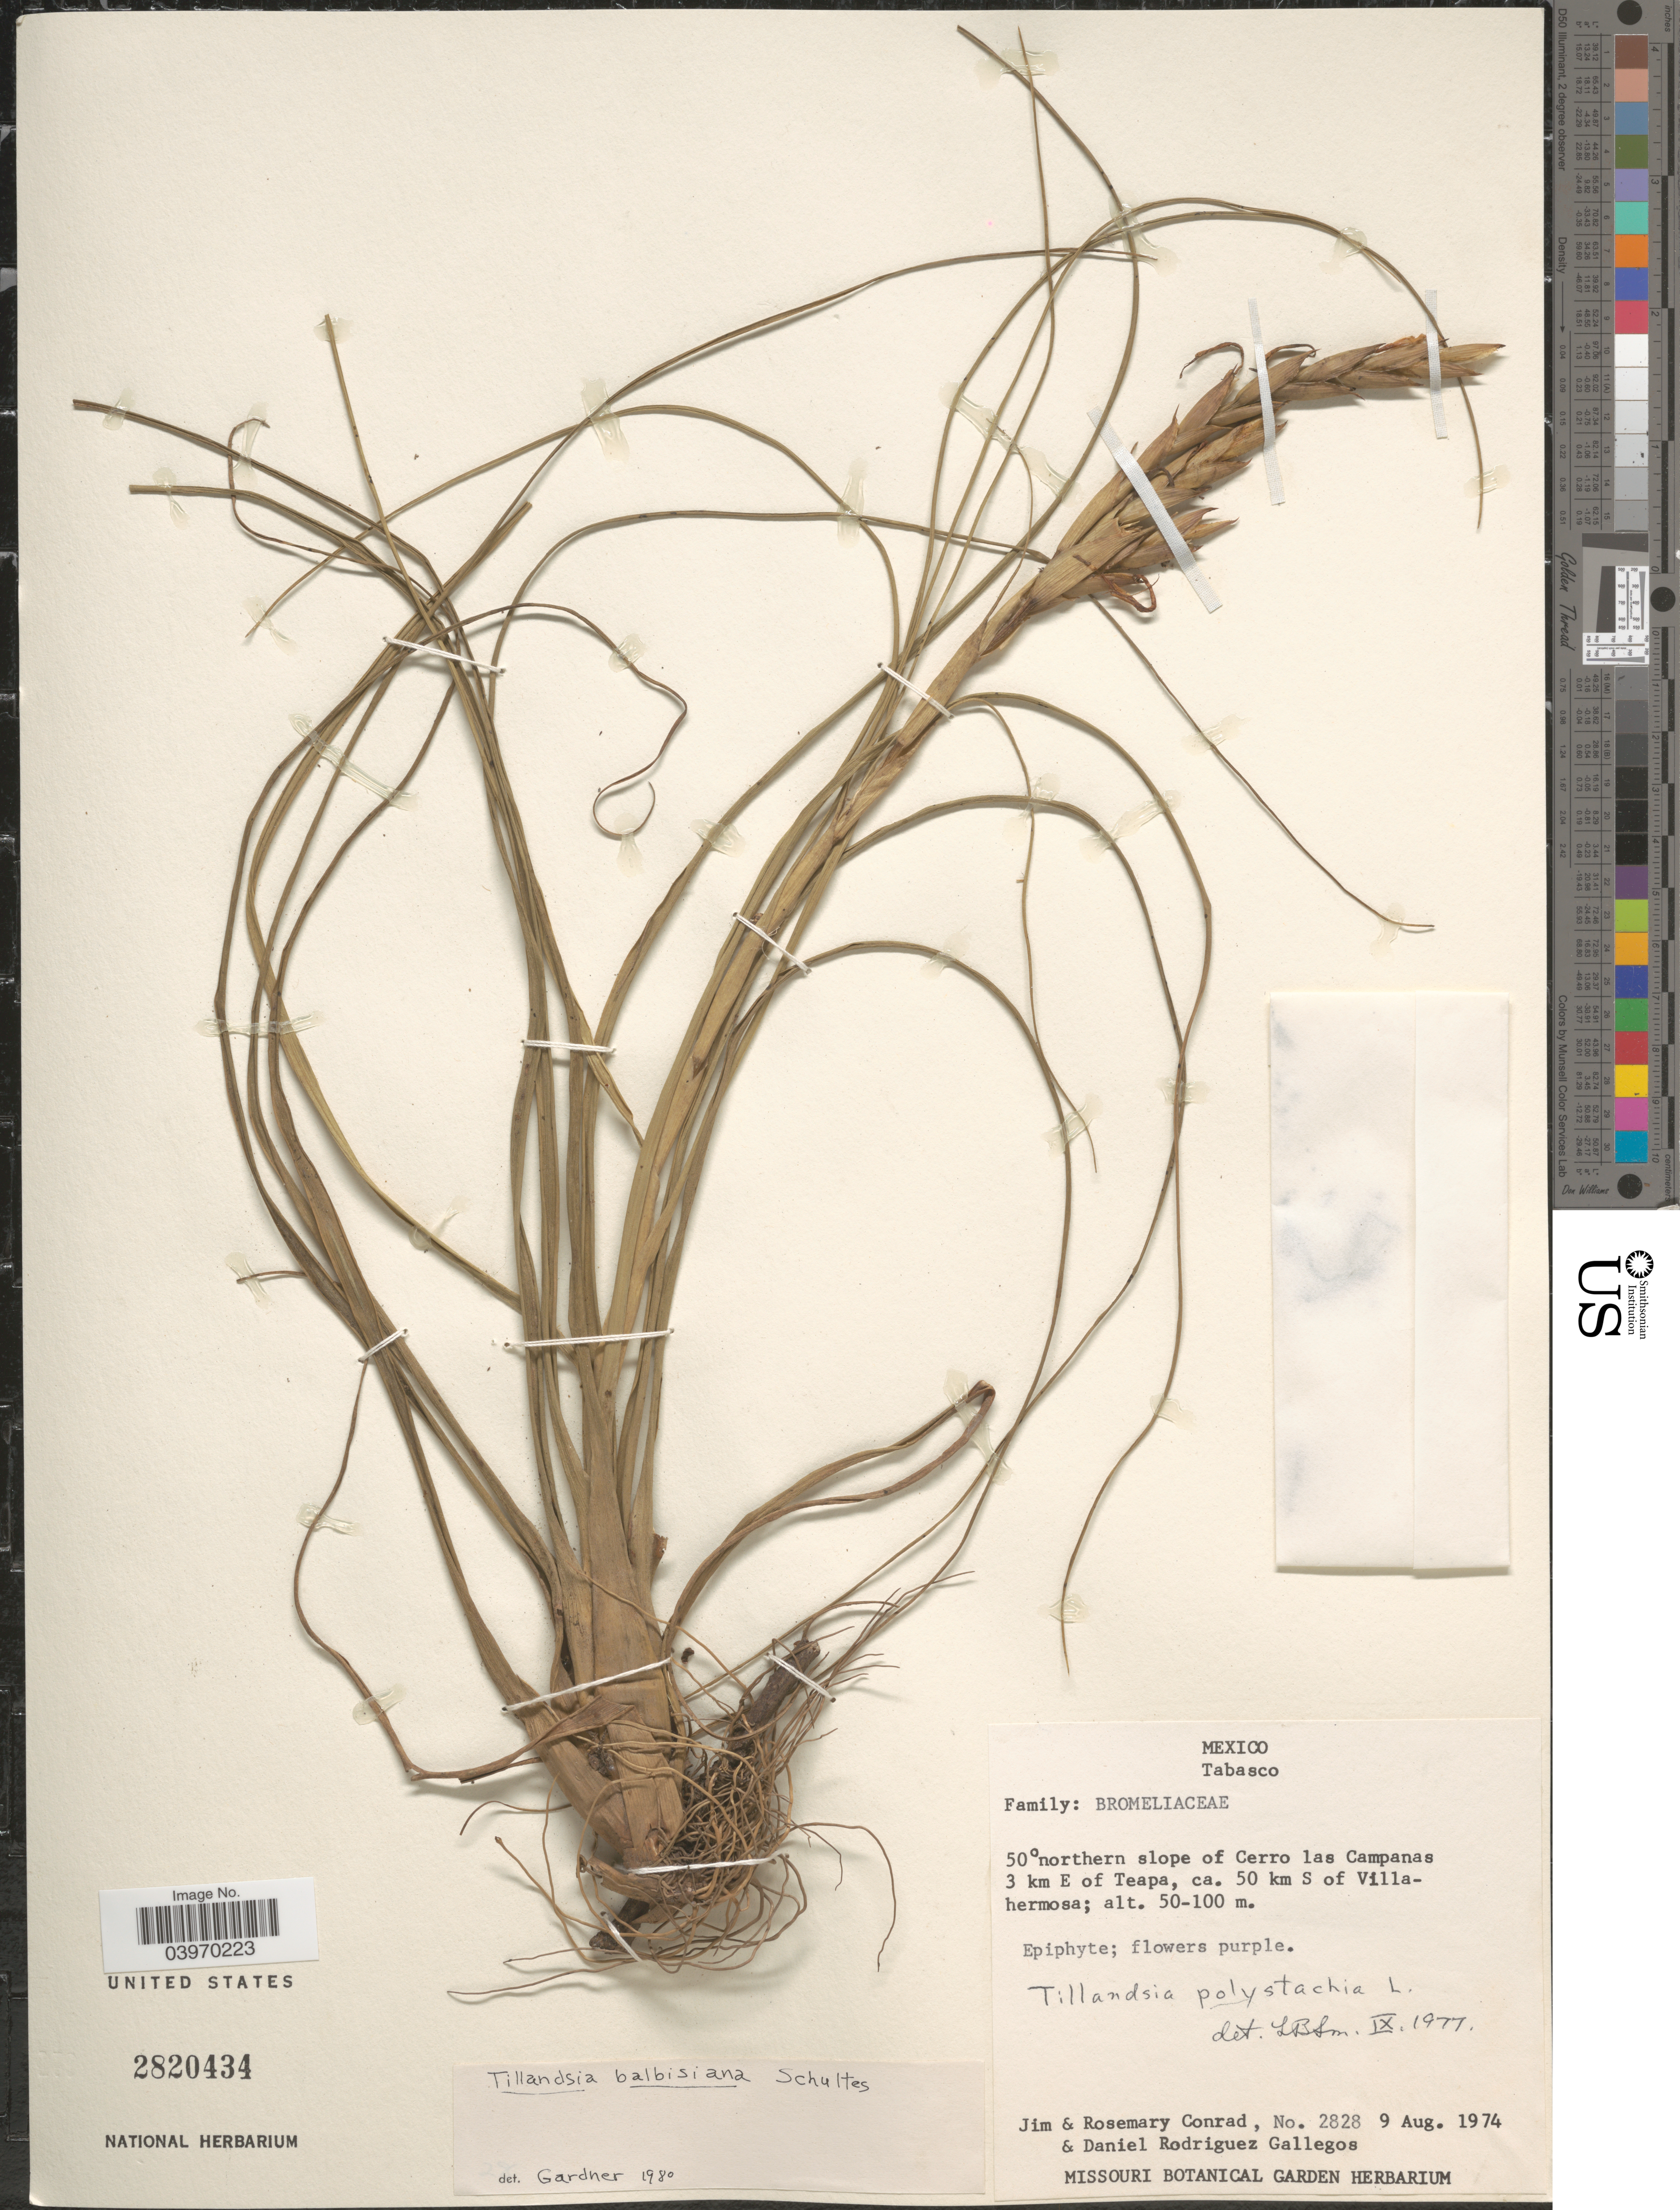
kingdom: Plantae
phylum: Tracheophyta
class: Liliopsida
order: Poales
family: Bromeliaceae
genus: Tillandsia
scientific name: Tillandsia balbisiana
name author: Schult. f.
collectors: J. Conrad, R. Conrad & Rodríguez Gallegos, D.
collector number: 2828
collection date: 1974-08-09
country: Mexico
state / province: Tabasco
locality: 50ºnorthern slope of Cerro las Campanas 3 km E of Teapa, ca. 50 km S of Villa-hermosa.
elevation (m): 50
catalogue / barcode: US 2820434